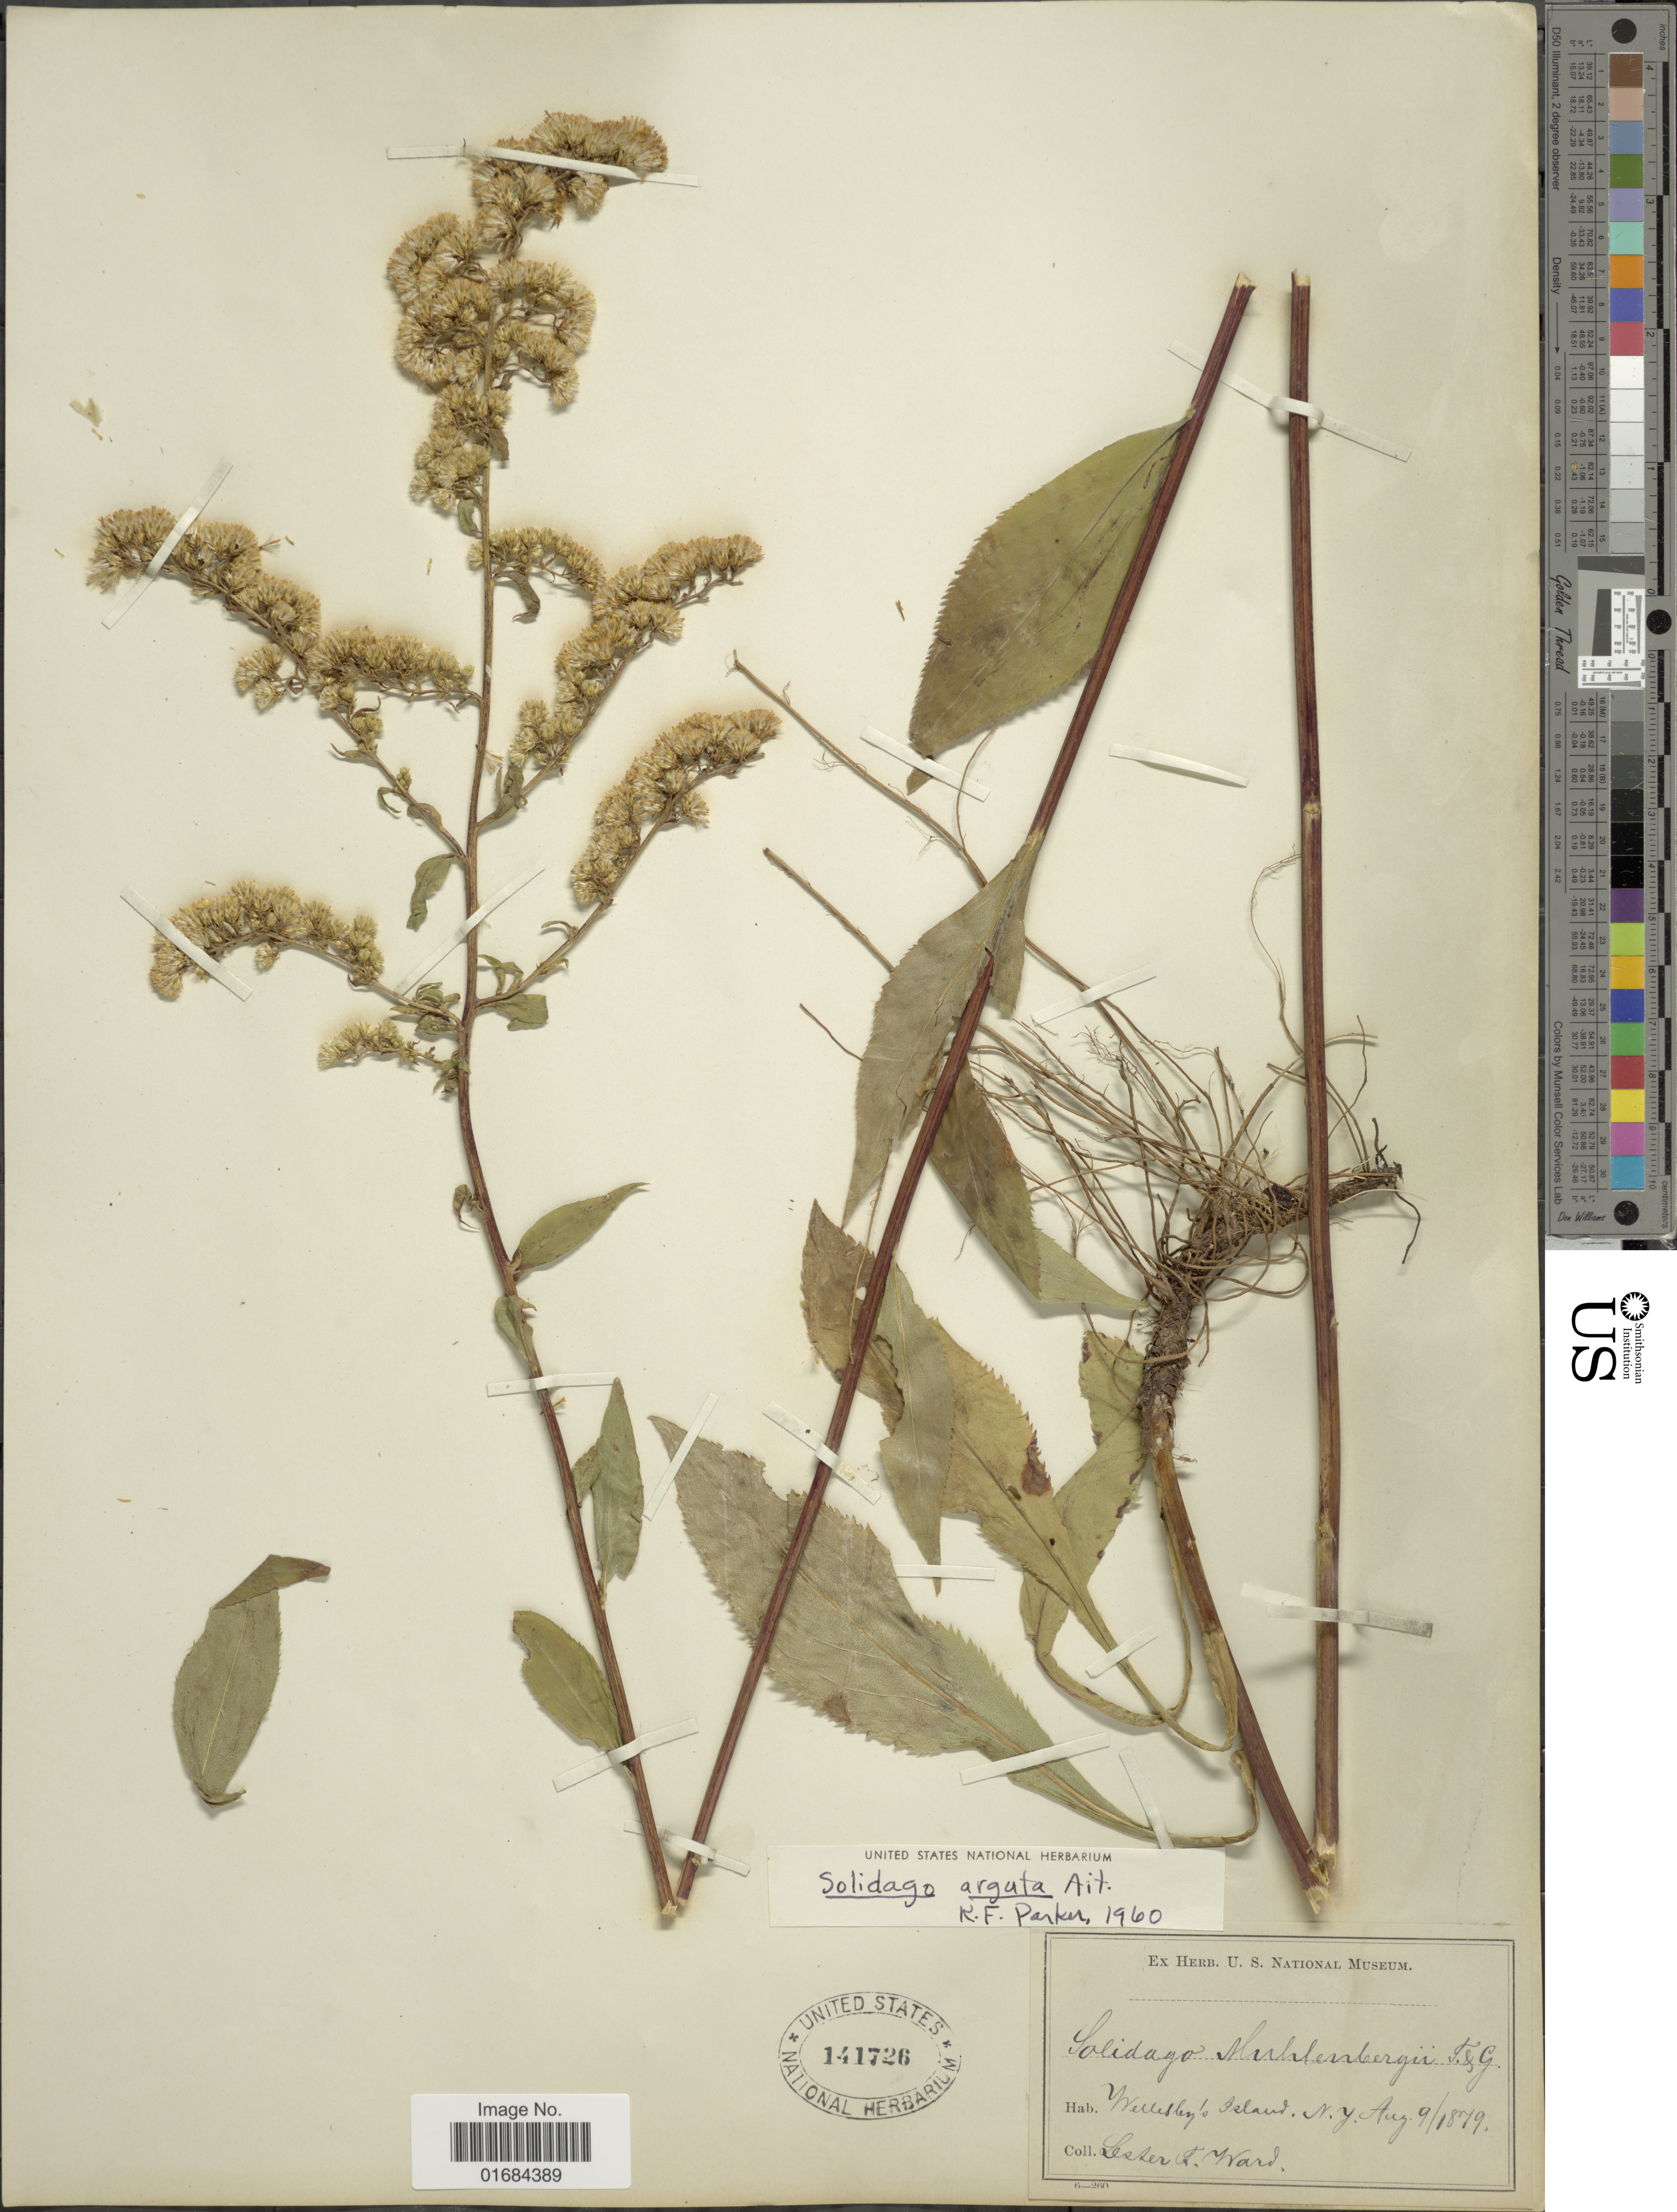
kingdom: Plantae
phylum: Tracheophyta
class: Magnoliopsida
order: Asterales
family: Asteraceae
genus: Solidago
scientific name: Solidago arguta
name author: Aiton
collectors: L. F. Ward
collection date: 1879-08-09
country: United States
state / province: New York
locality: Wellesley 's Island.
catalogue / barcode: US 141726